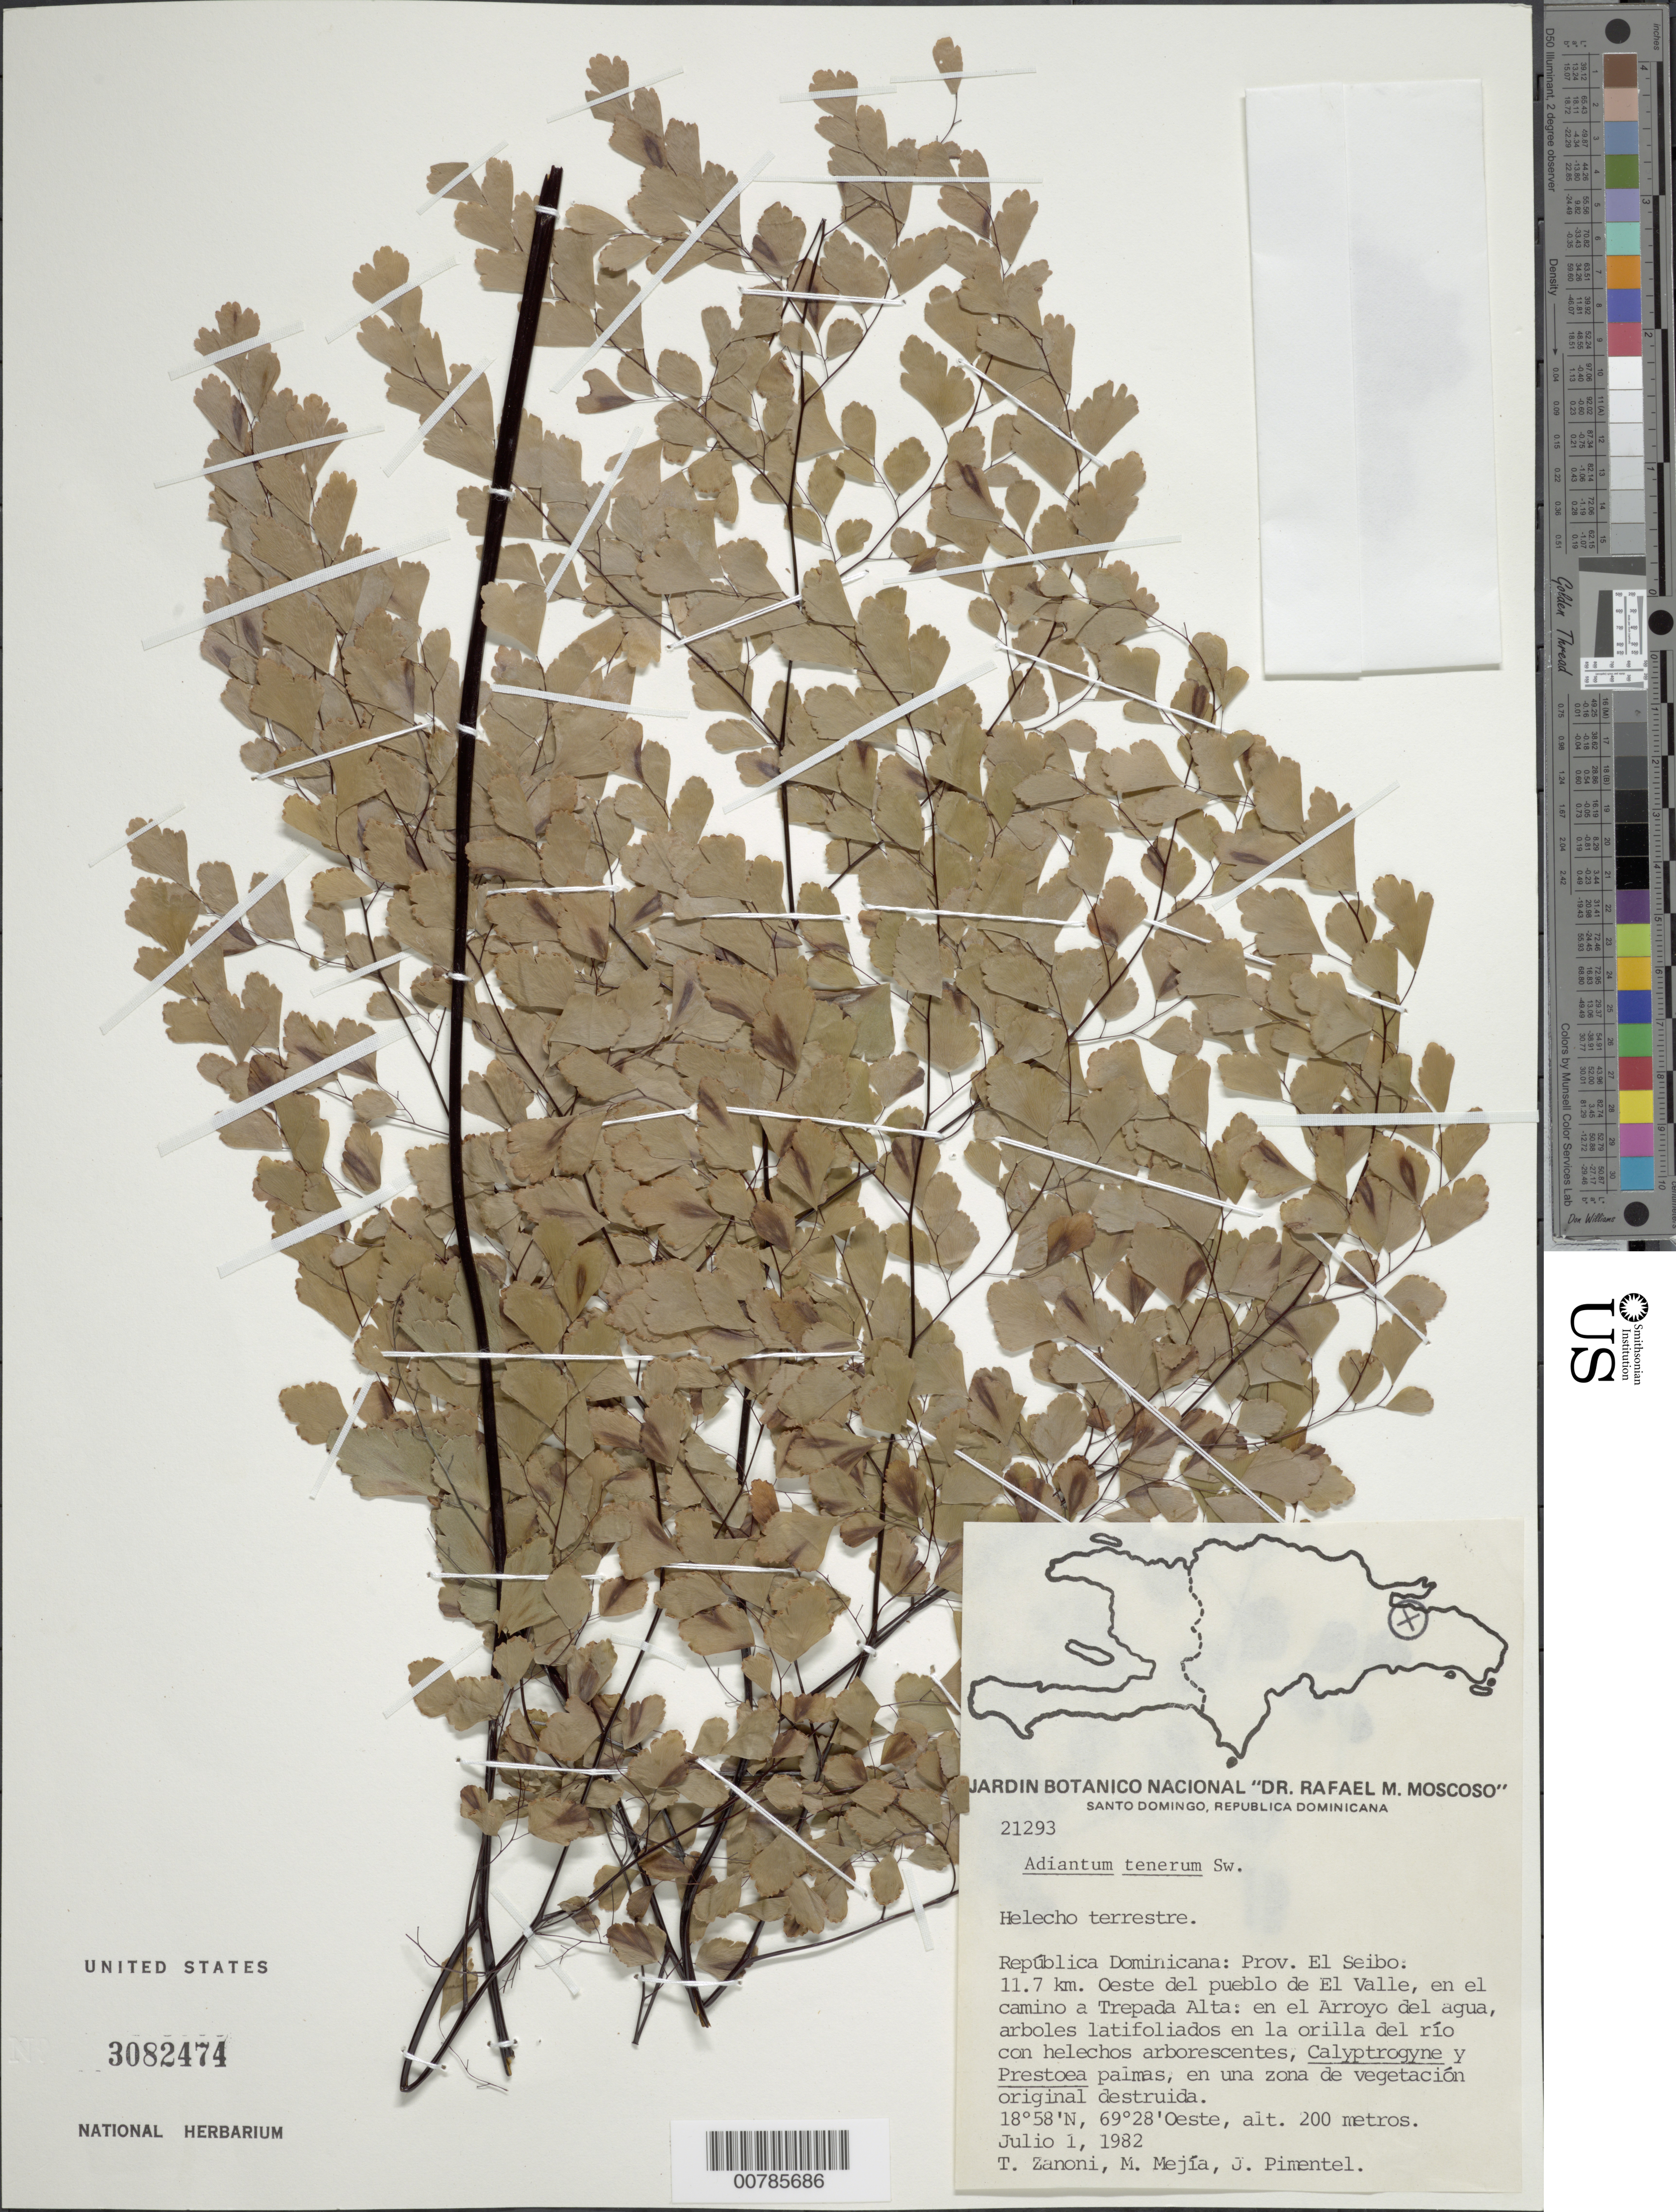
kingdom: Plantae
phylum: Tracheophyta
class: Polypodiopsida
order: Polypodiales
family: Pteridaceae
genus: Adiantum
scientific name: Adiantum tenerum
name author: Sw.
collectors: T. A. Zanoni, M. Meijia & J. Pimentel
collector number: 21293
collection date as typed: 01 Jul 1982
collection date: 1982-07-01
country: Dominican Republic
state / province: El Seibo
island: Hispaniola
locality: El Valle, 11.7 km oeste, en el camino a Trepada Alta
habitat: En el arroyo del agua, arboles latifoliados en la orilla del río con helechos arborescentes, Calyptrogyne y Prestoea palmas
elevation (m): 200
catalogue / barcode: US 3082474